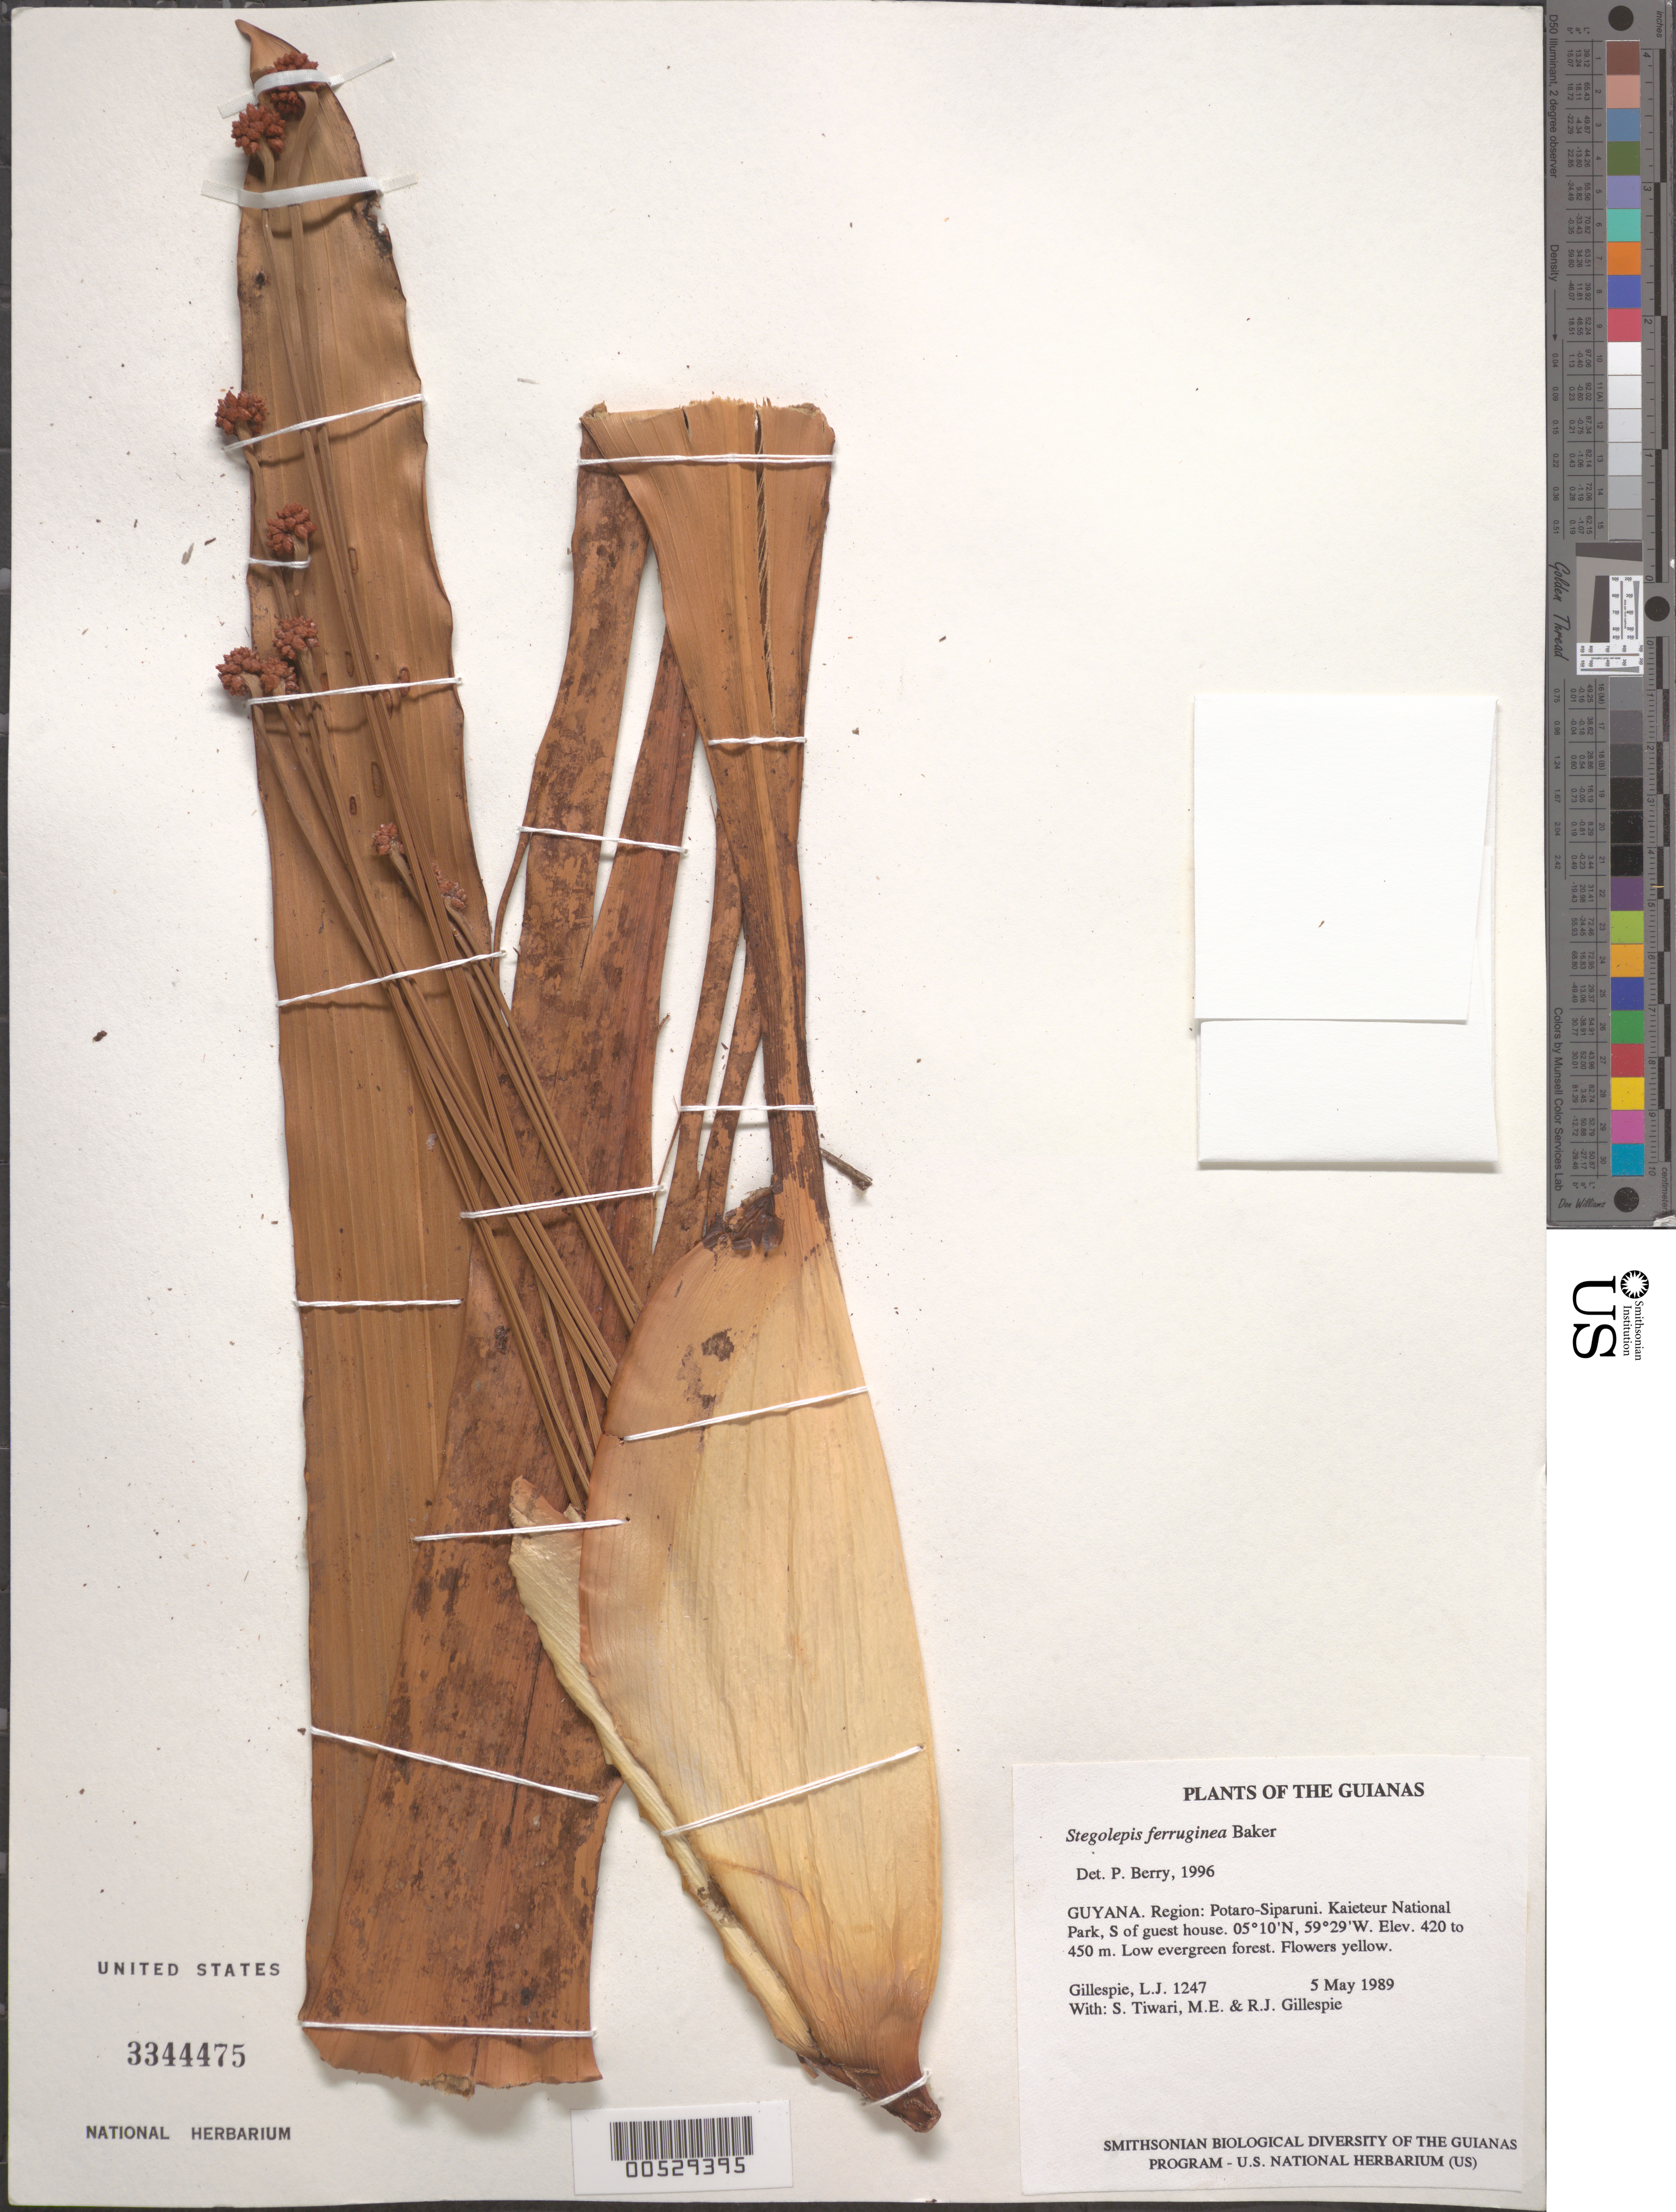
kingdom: Plantae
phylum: Tracheophyta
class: Liliopsida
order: Poales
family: Rapateaceae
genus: Stegolepis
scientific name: Stegolepis ferruginea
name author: Baker f.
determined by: Berry, P. E., (WIS), University of Wisconsin - Madison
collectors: L. J. Gillespie, S. Tiwari, M. Gillespie & R. Gillespie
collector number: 1247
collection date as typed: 5 May 1989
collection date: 1989-05-05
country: Guyana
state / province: Potaro-Siparuni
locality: Kaieteur National Park, S of guest house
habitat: Low evergreen forest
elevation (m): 420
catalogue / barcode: US 3344475